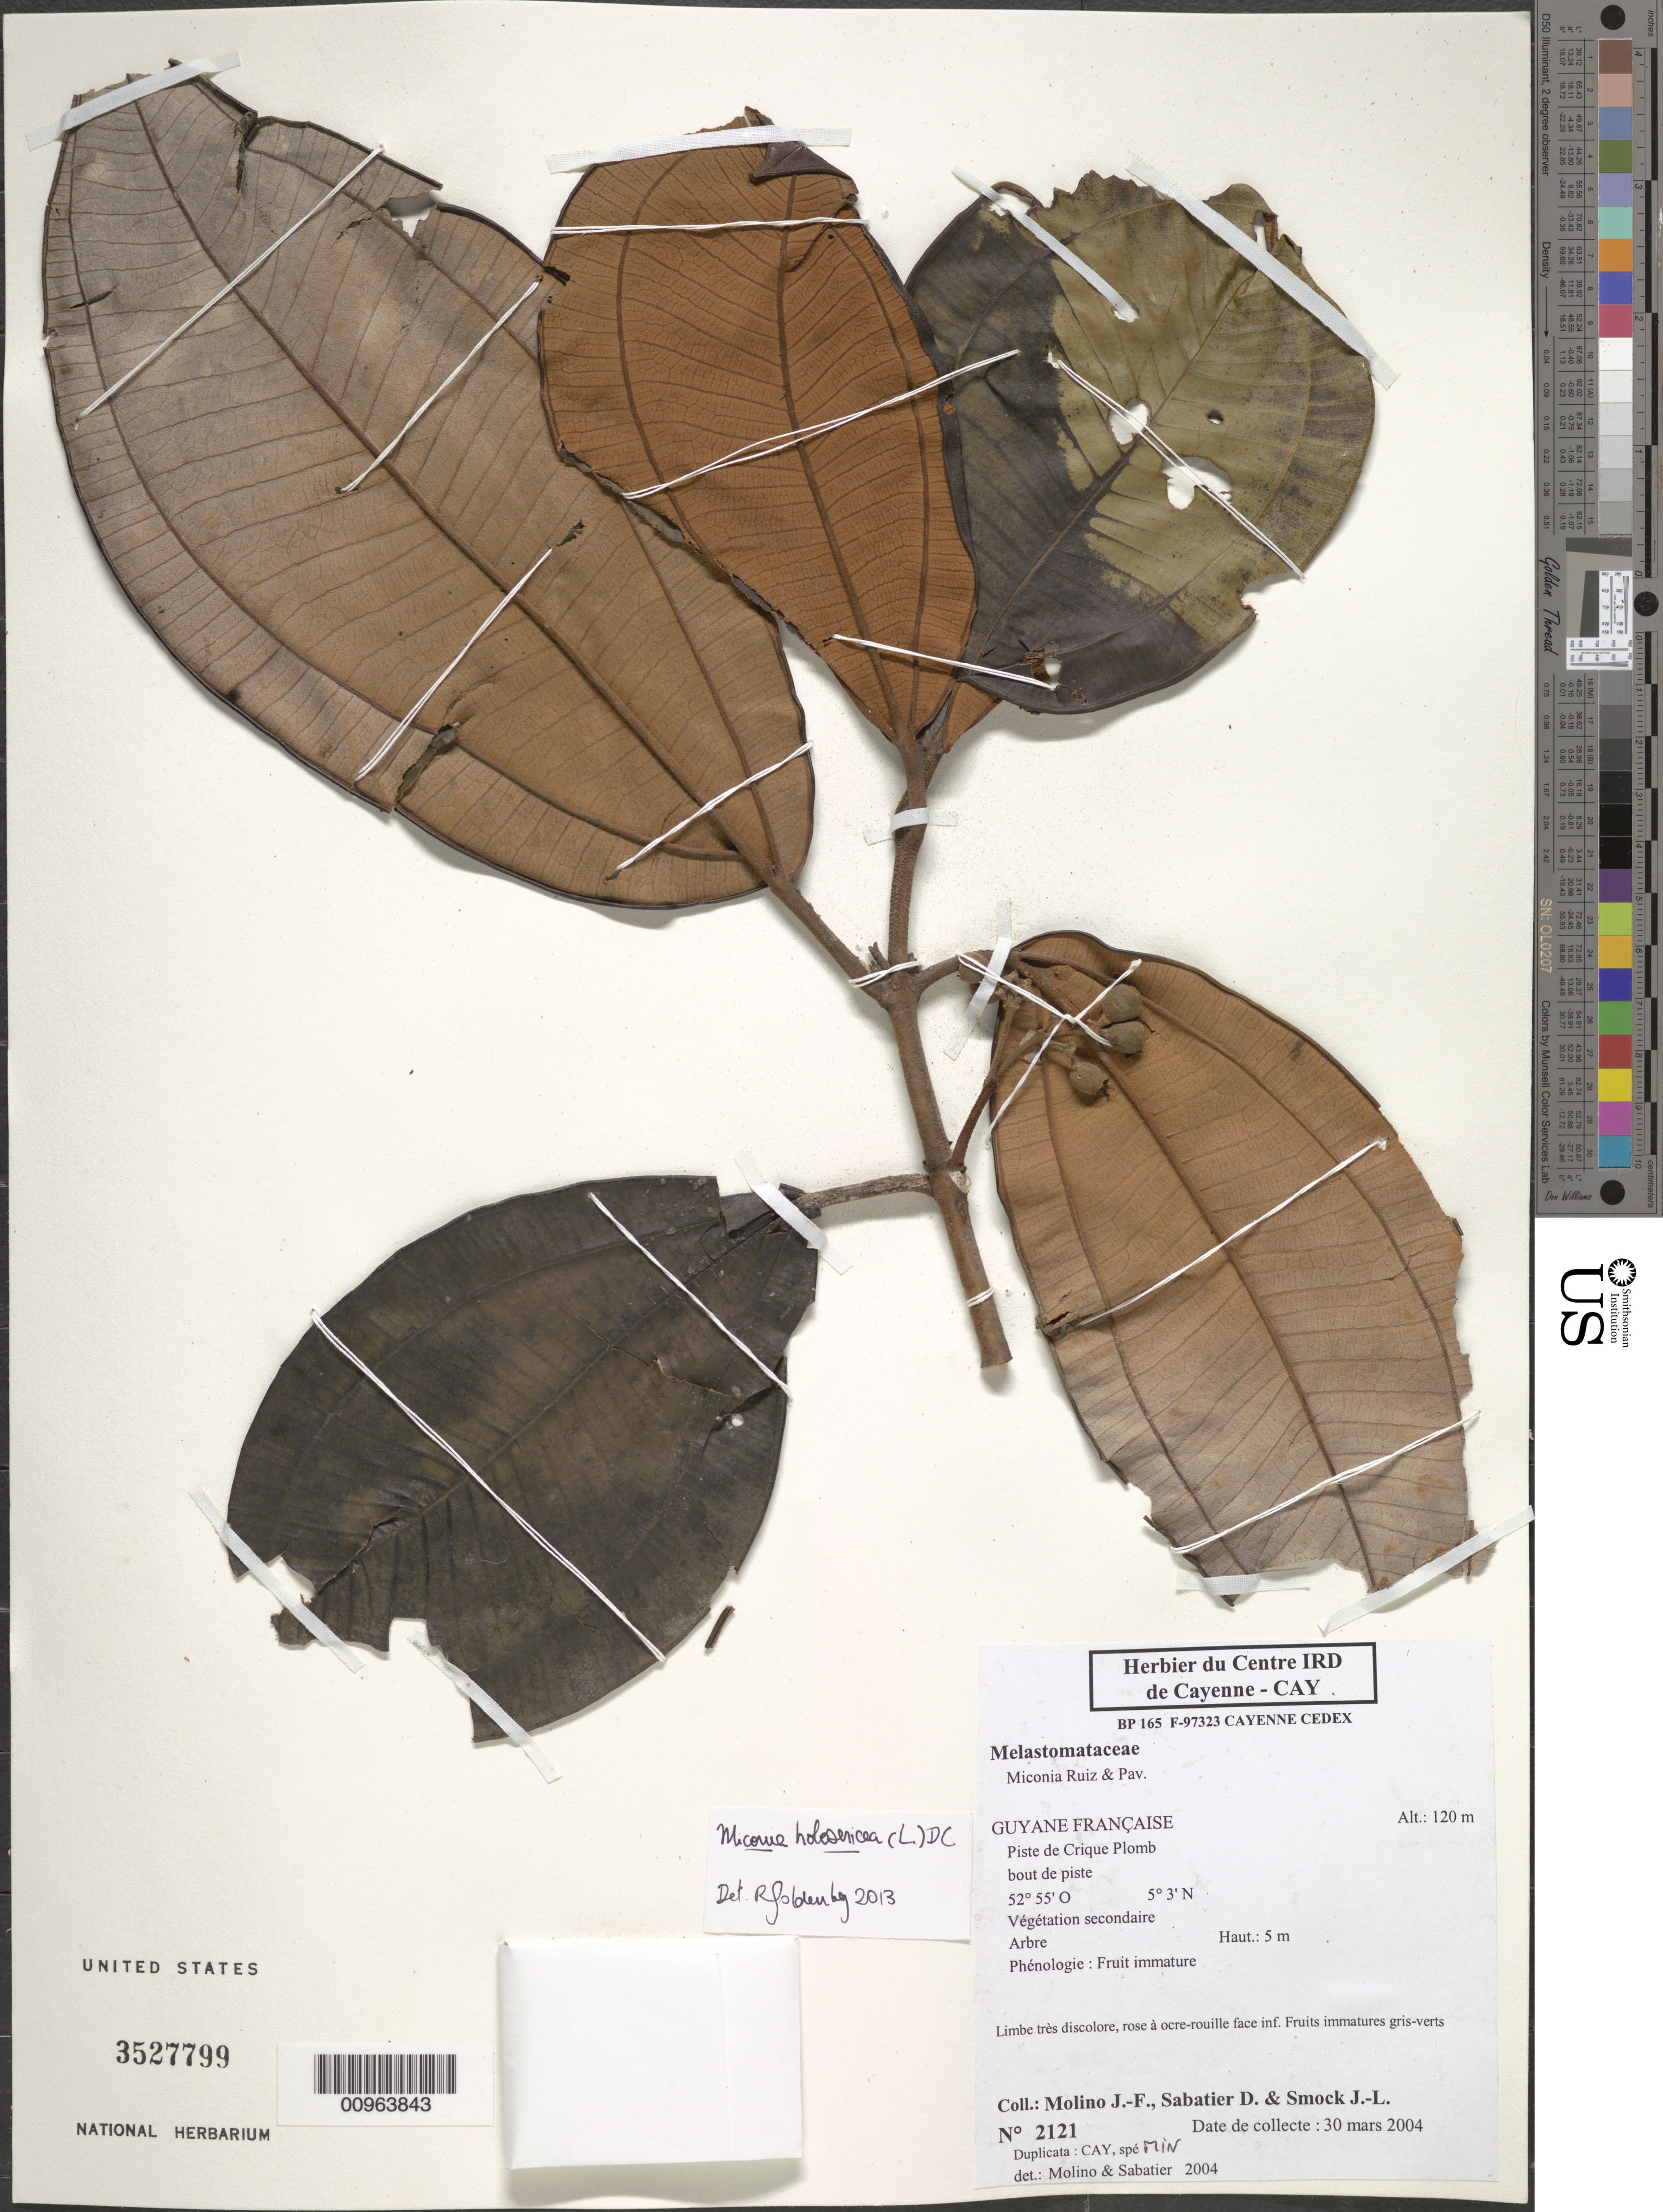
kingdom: Plantae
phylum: Tracheophyta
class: Magnoliopsida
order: Myrtales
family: Melastomataceae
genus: Miconia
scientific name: Miconia holosericea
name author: (L.) DC.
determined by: Goldenberg, R.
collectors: J. Molino, D. Sabatier & J. Smock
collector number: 2121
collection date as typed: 30-Mar-04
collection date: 2004-03-30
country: French Guiana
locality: Piste de Crique Plomb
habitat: Végétation secondaire, bout de piste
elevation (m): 120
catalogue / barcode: US 3527799